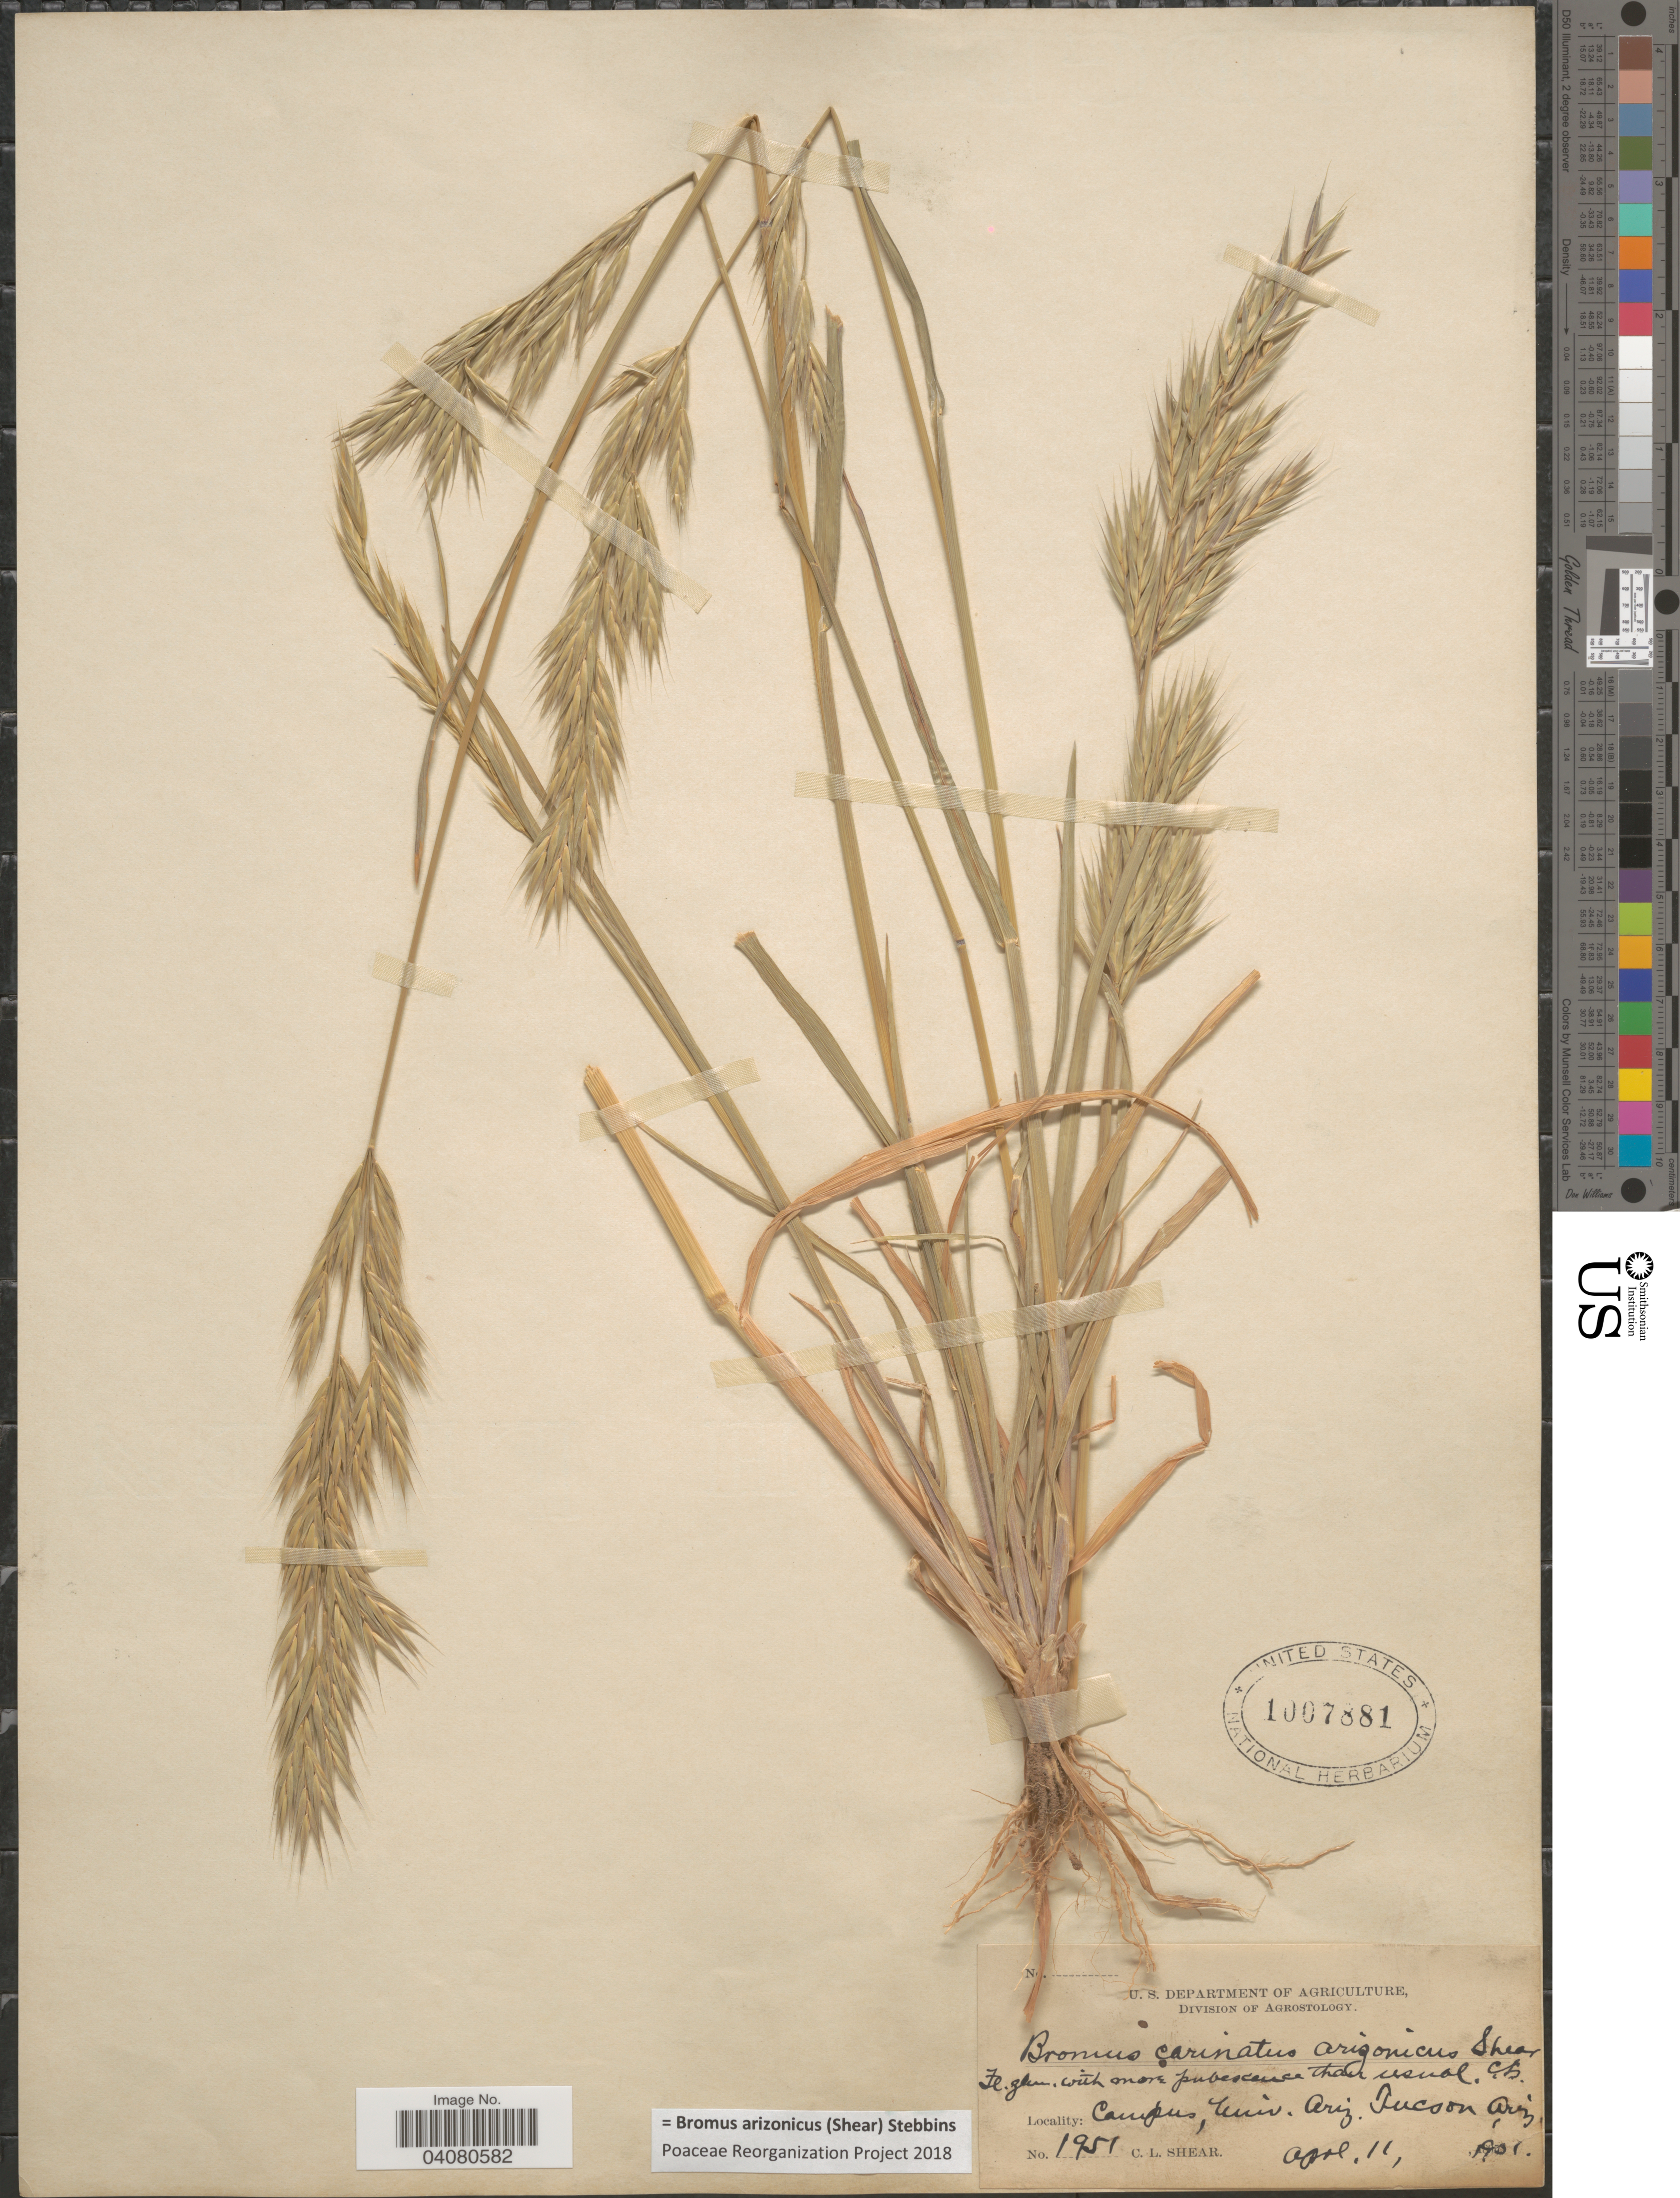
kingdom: Plantae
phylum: Tracheophyta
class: Liliopsida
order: Poales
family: Poaceae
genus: Bromus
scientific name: Bromus arizonicus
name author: (Shear) Stebbins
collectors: C. L. Shear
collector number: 1951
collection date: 1931-04-11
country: United States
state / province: Arizona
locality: Campus, Univ. Ariz. Tucson.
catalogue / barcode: US 1007881